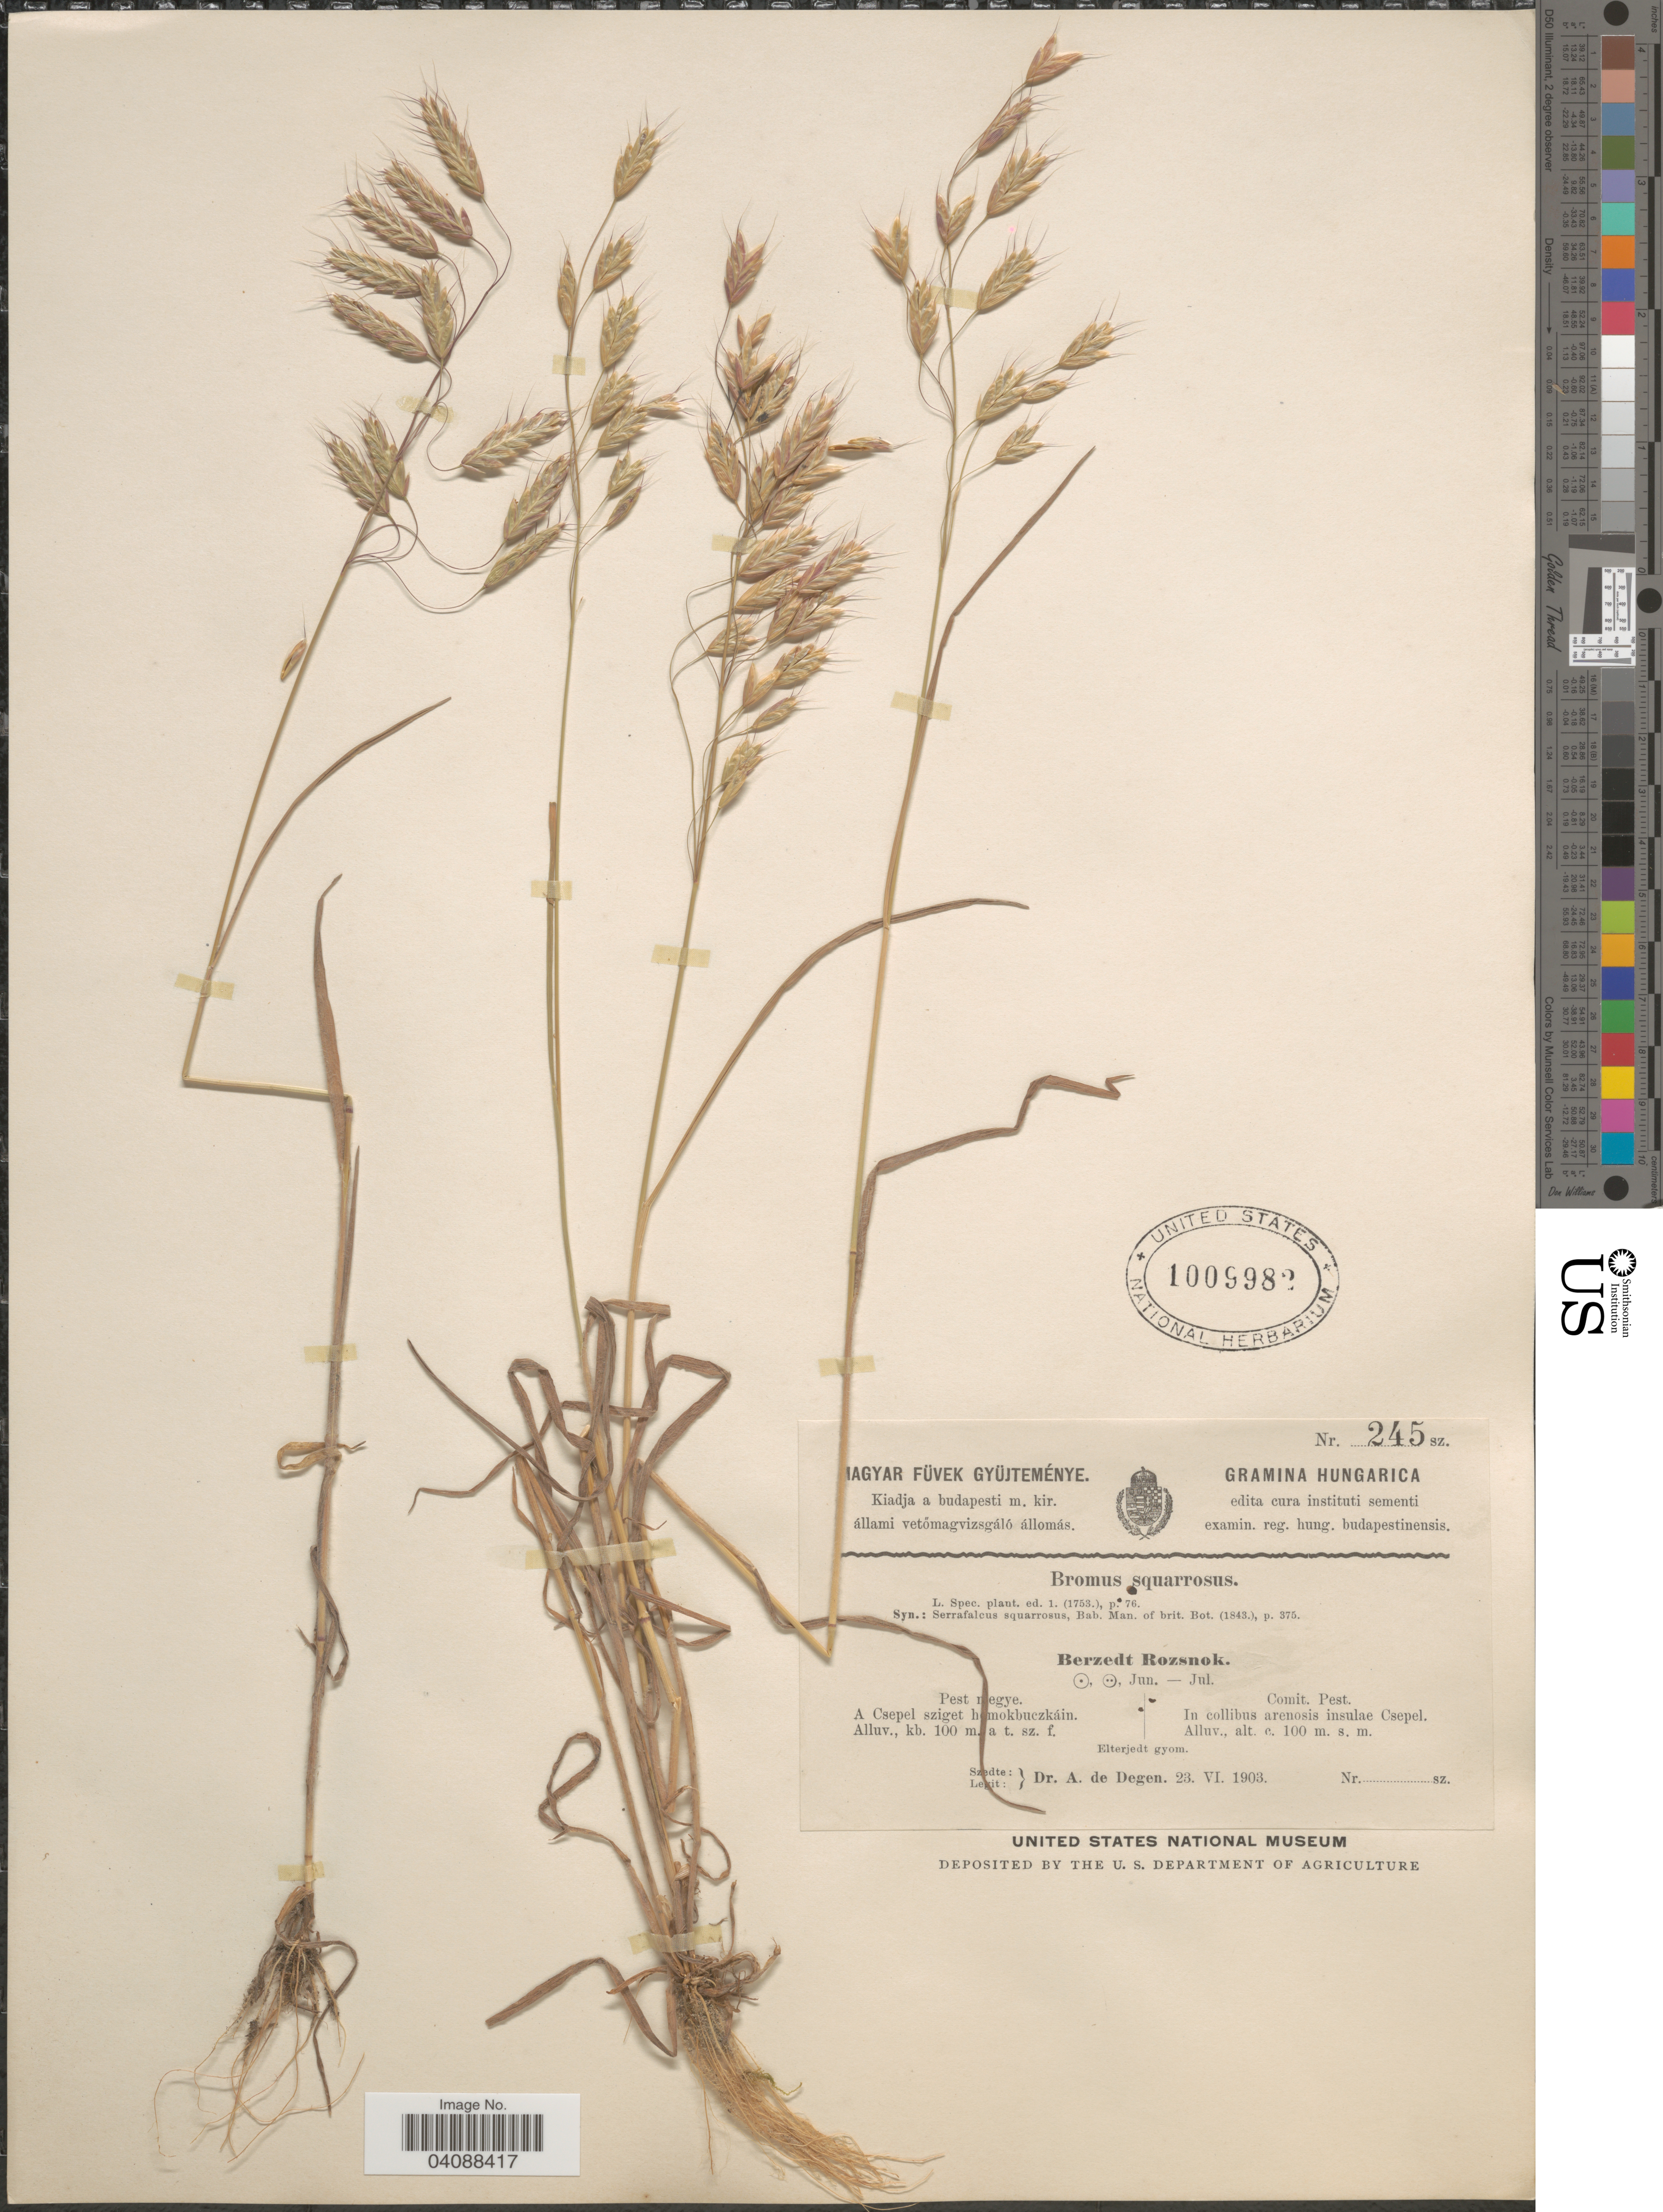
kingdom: Plantae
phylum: Tracheophyta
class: Liliopsida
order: Poales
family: Poaceae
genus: Bromus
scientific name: Bromus squarrosus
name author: L.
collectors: A. Degen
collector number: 245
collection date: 1903-06-23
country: Hungary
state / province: Pest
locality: Comit. Pest. In collibus arenosis insulae Csepel.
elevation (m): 100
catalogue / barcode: US 1009982